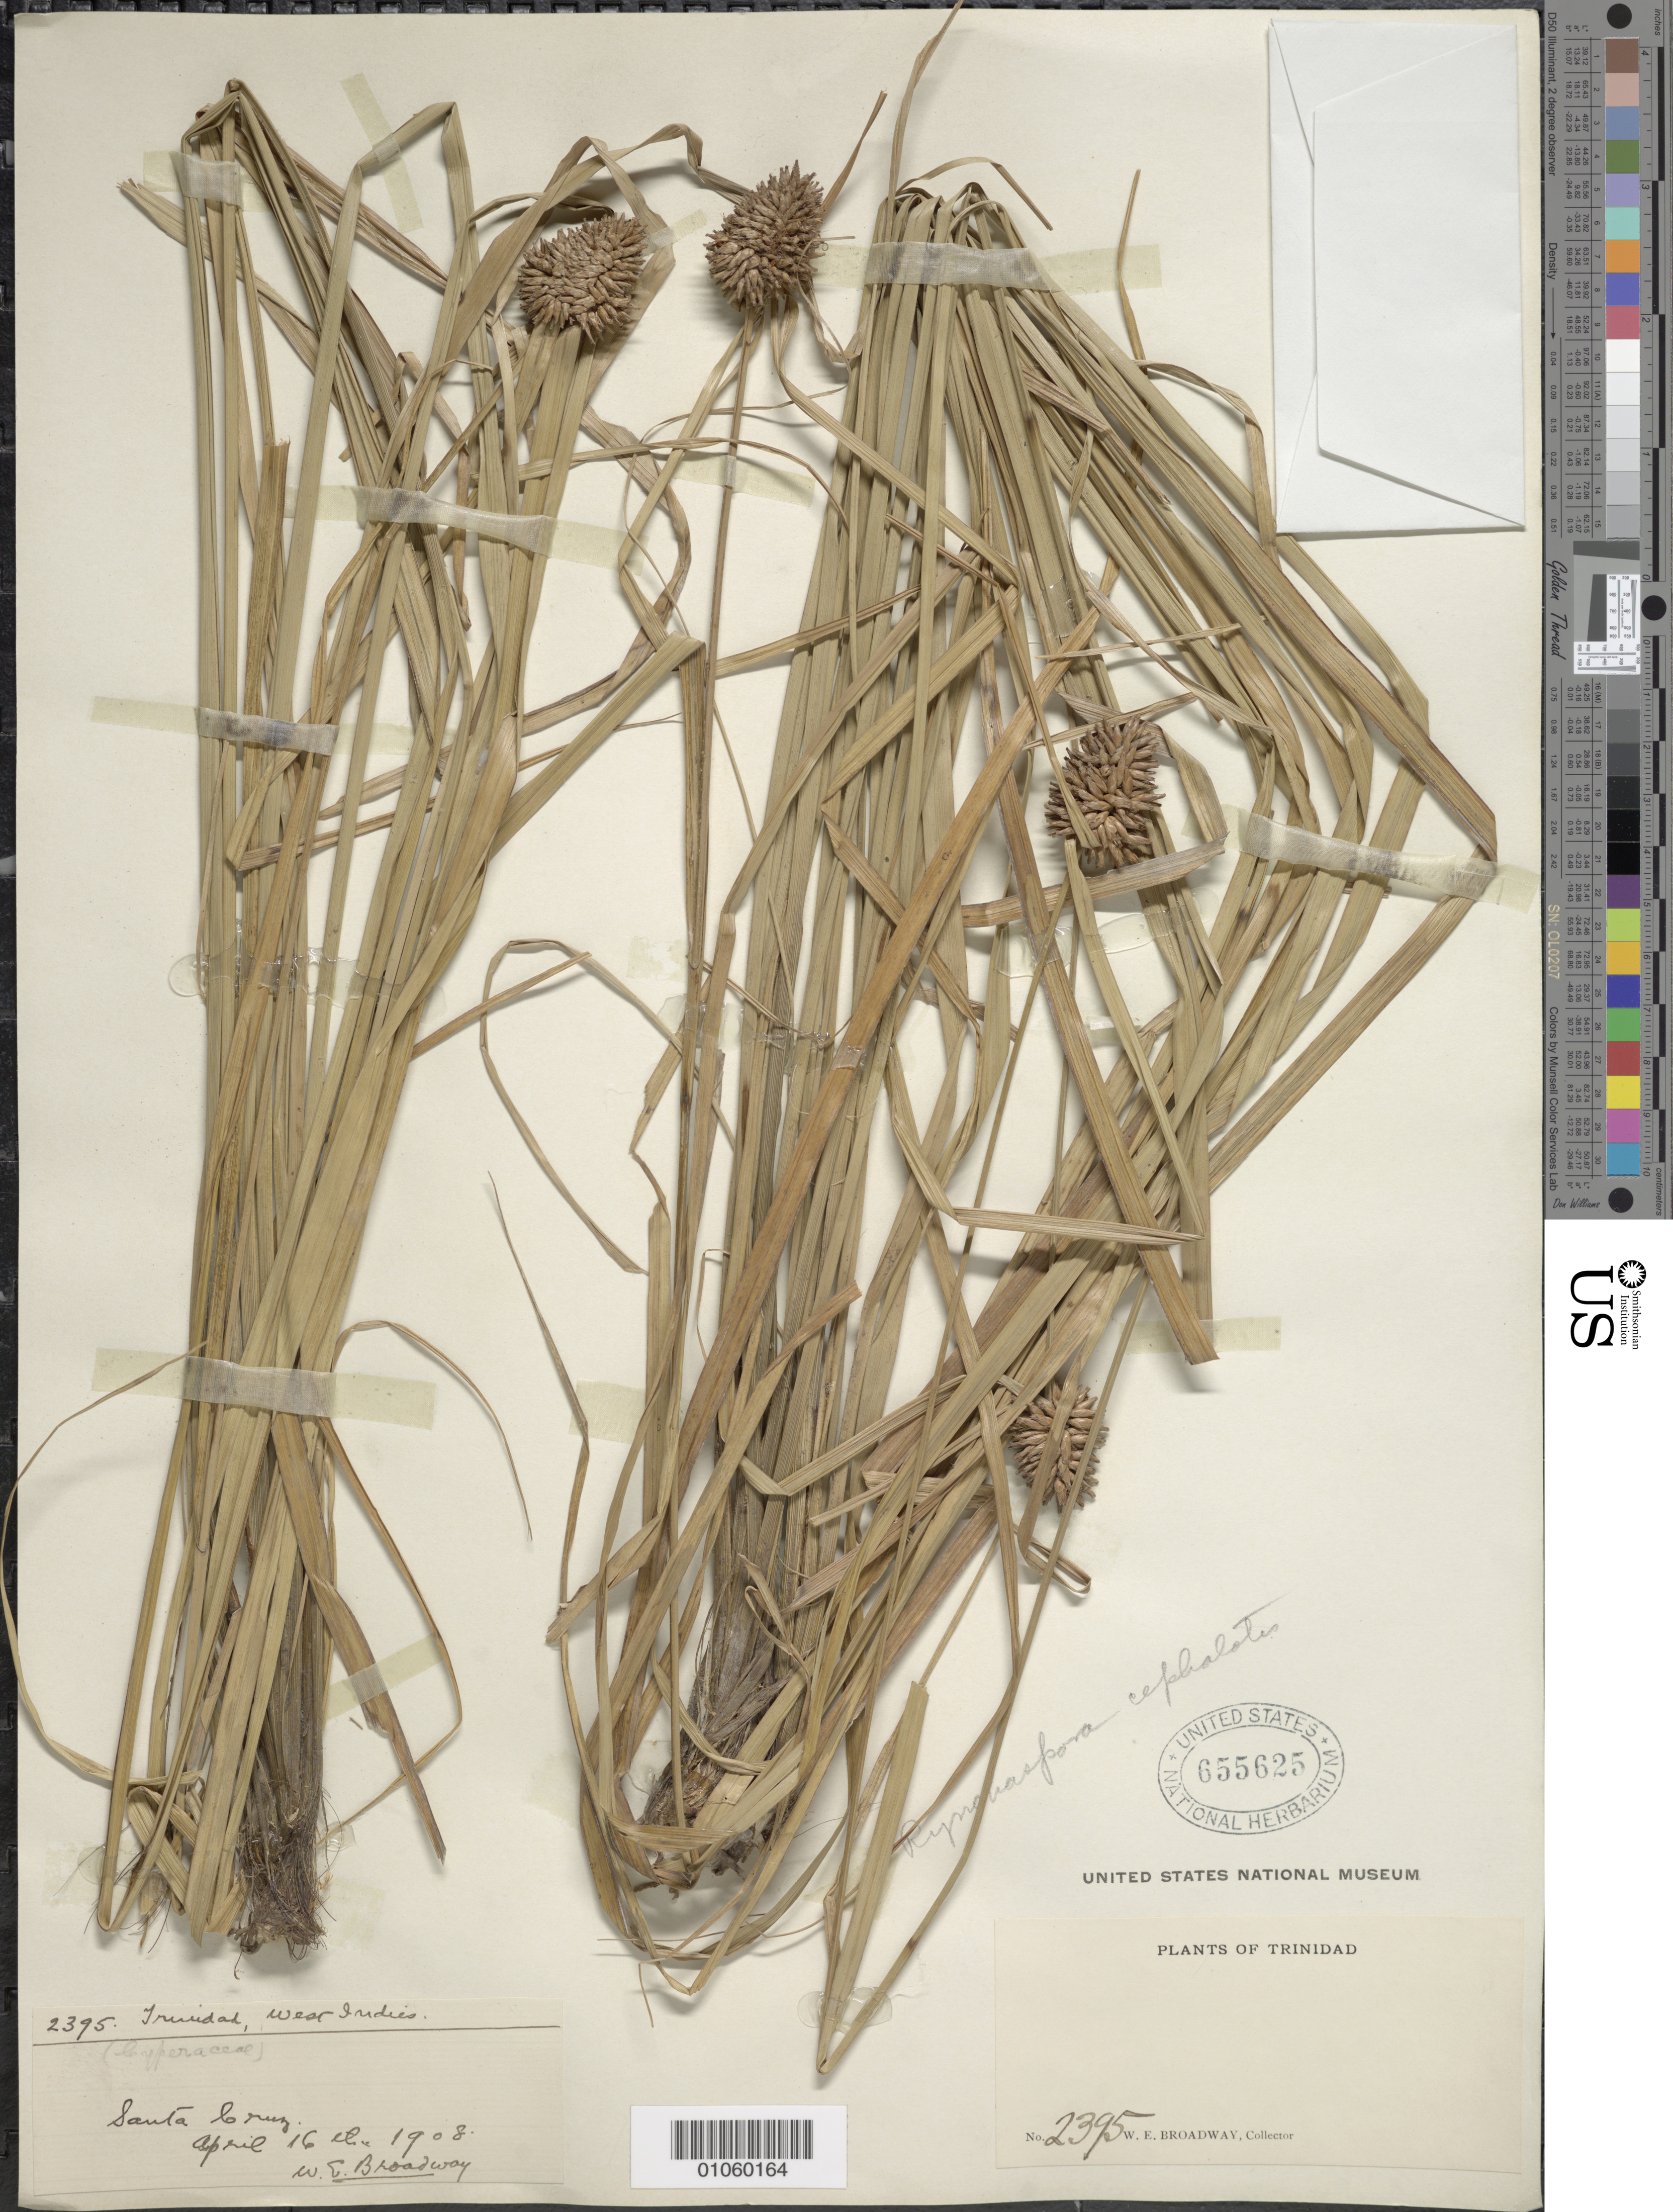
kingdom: Plantae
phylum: Tracheophyta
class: Liliopsida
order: Poales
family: Cyperaceae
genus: Rhynchospora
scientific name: Rhynchospora cephalotes var. cephalotes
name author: (L.) Vahl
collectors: W. E. Broadway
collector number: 2395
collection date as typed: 16 Apr 1908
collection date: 1908-04-16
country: Trinidad and Tobago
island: Trinidad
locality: Santa Cruz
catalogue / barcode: US 655625